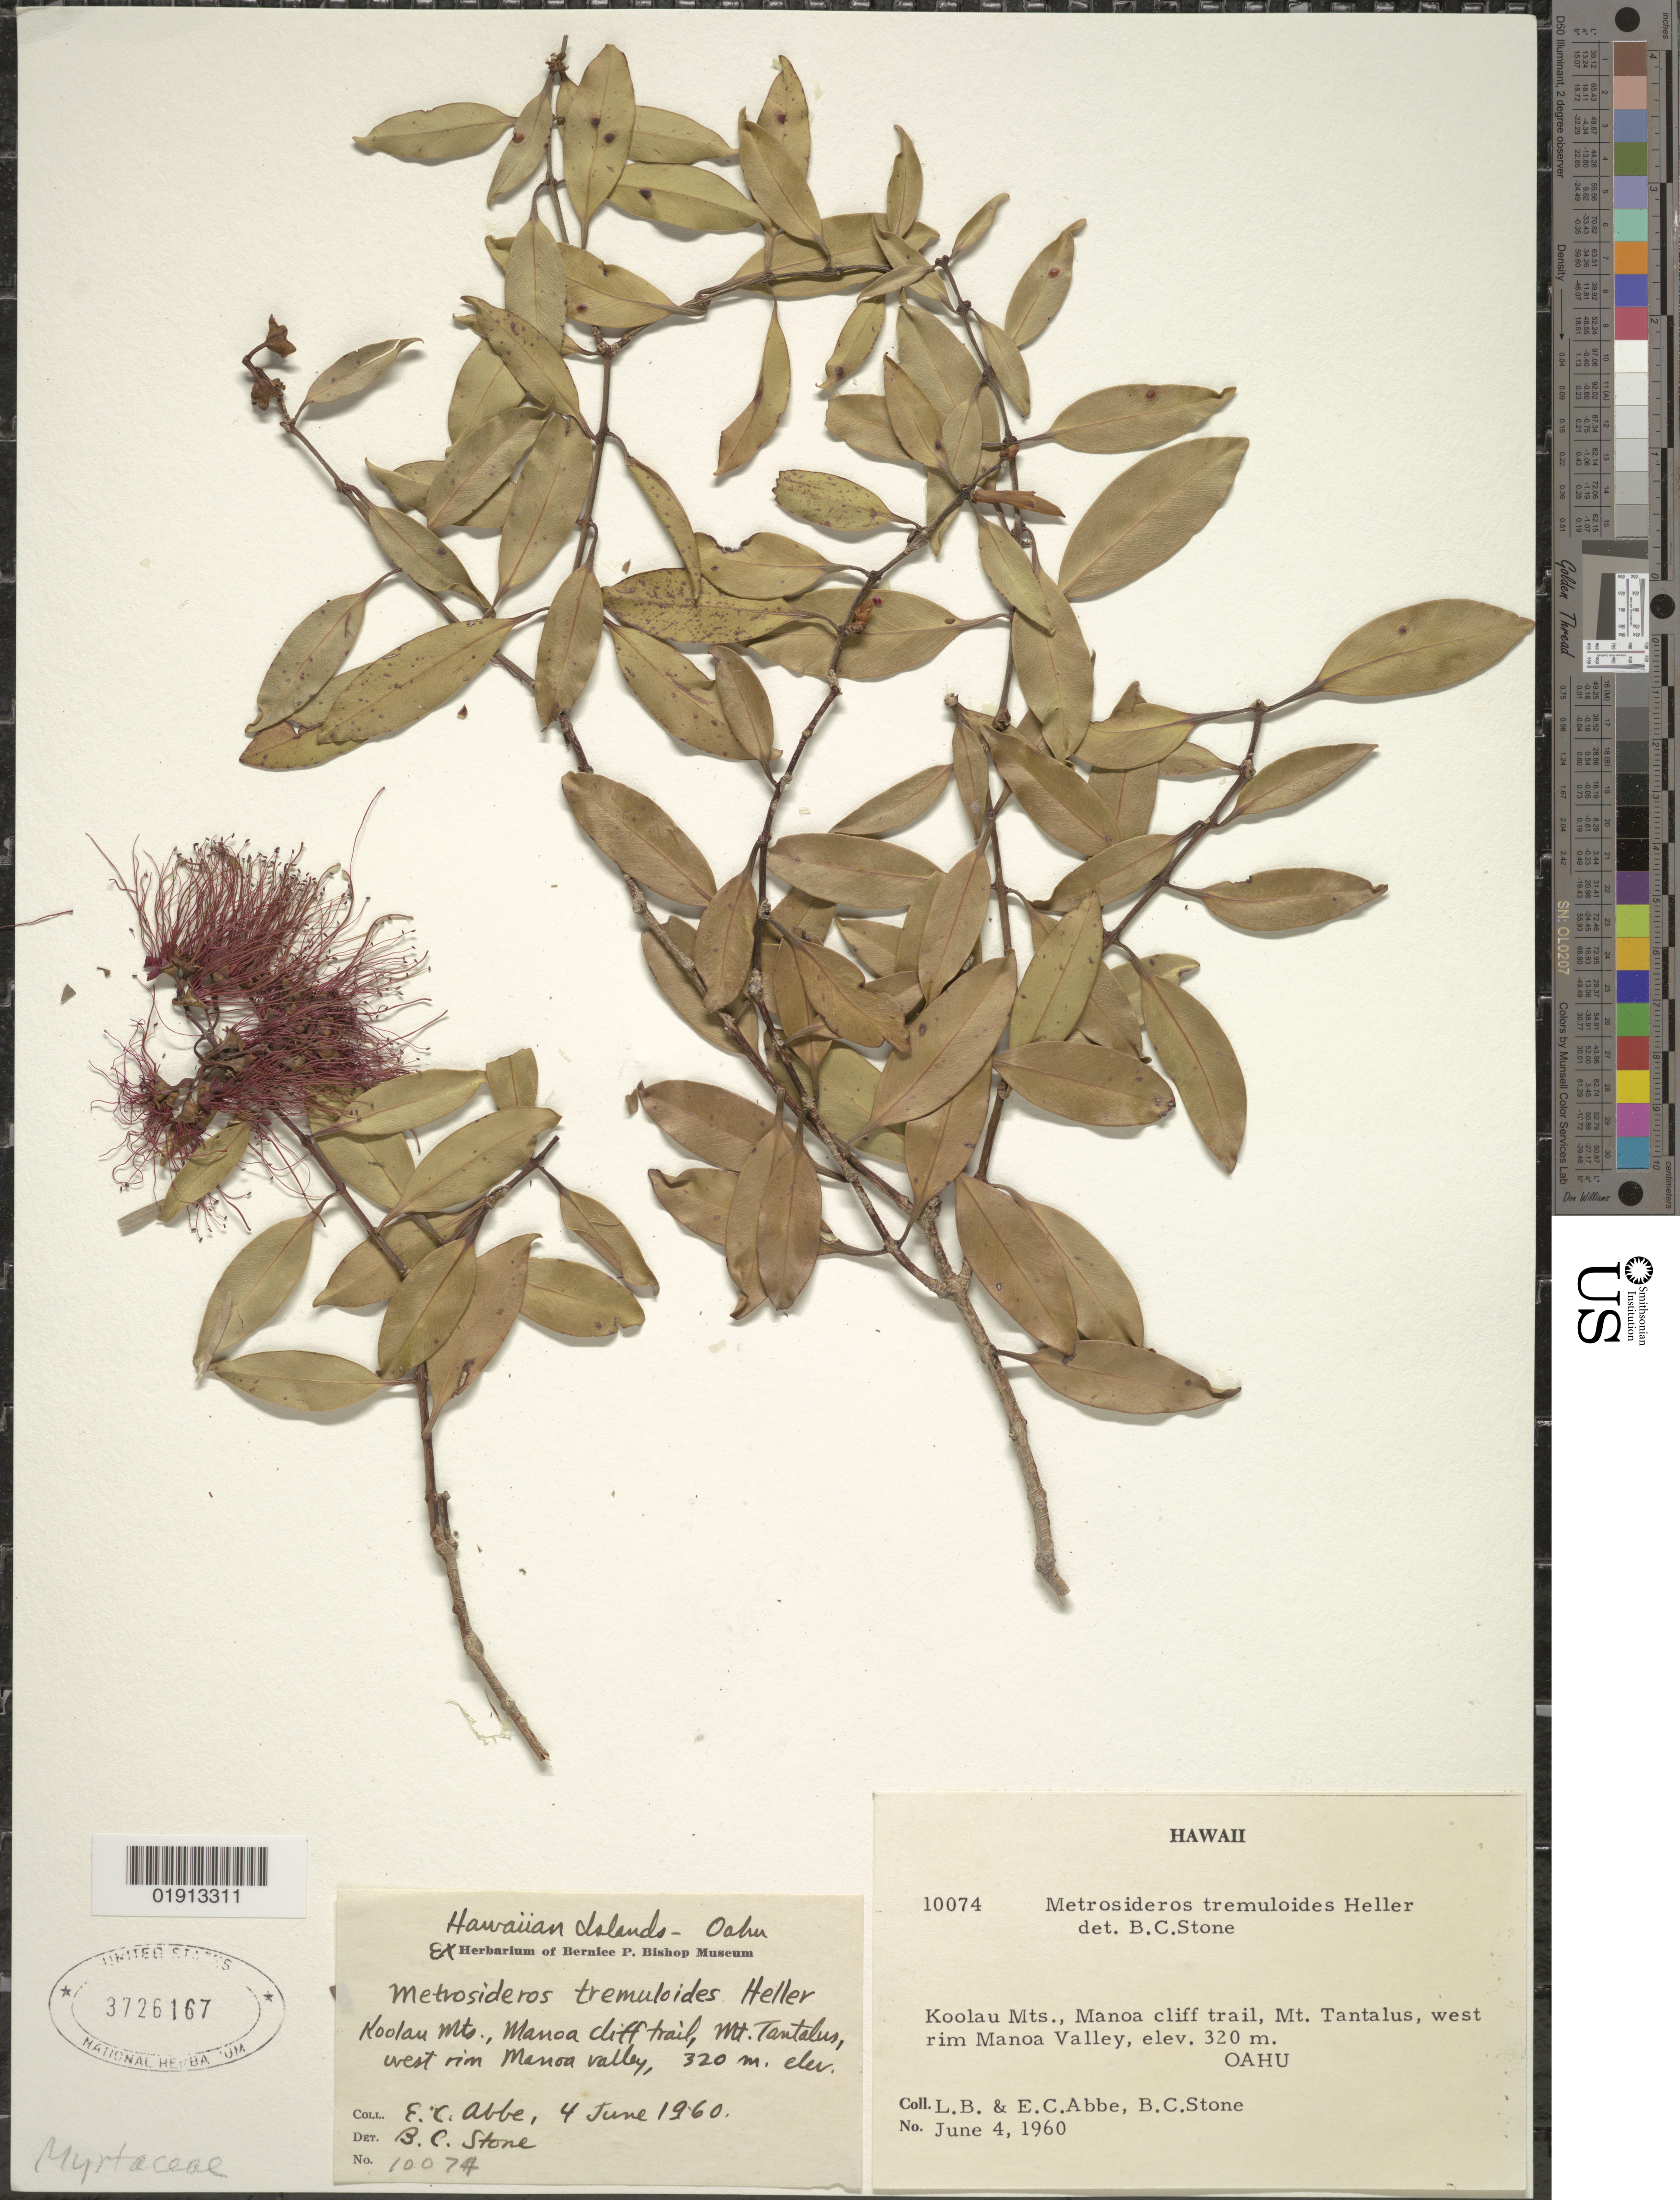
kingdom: Plantae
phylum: Tracheophyta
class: Magnoliopsida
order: Myrtales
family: Myrtaceae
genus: Metrosideros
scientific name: Metrosideros tremuloides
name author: (A. Heller) Knuth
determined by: Stone, Benjamin C.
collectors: L. B. Abbe, E. C. Abbe & B. C. Stone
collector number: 10074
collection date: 1960-06-04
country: United States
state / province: Hawaii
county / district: Honolulu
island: Oahu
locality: Koolau Mts., Manoa cliff trail, Mt. Tantalus, west rim Manoa Valley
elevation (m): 320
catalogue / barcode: US 3726167